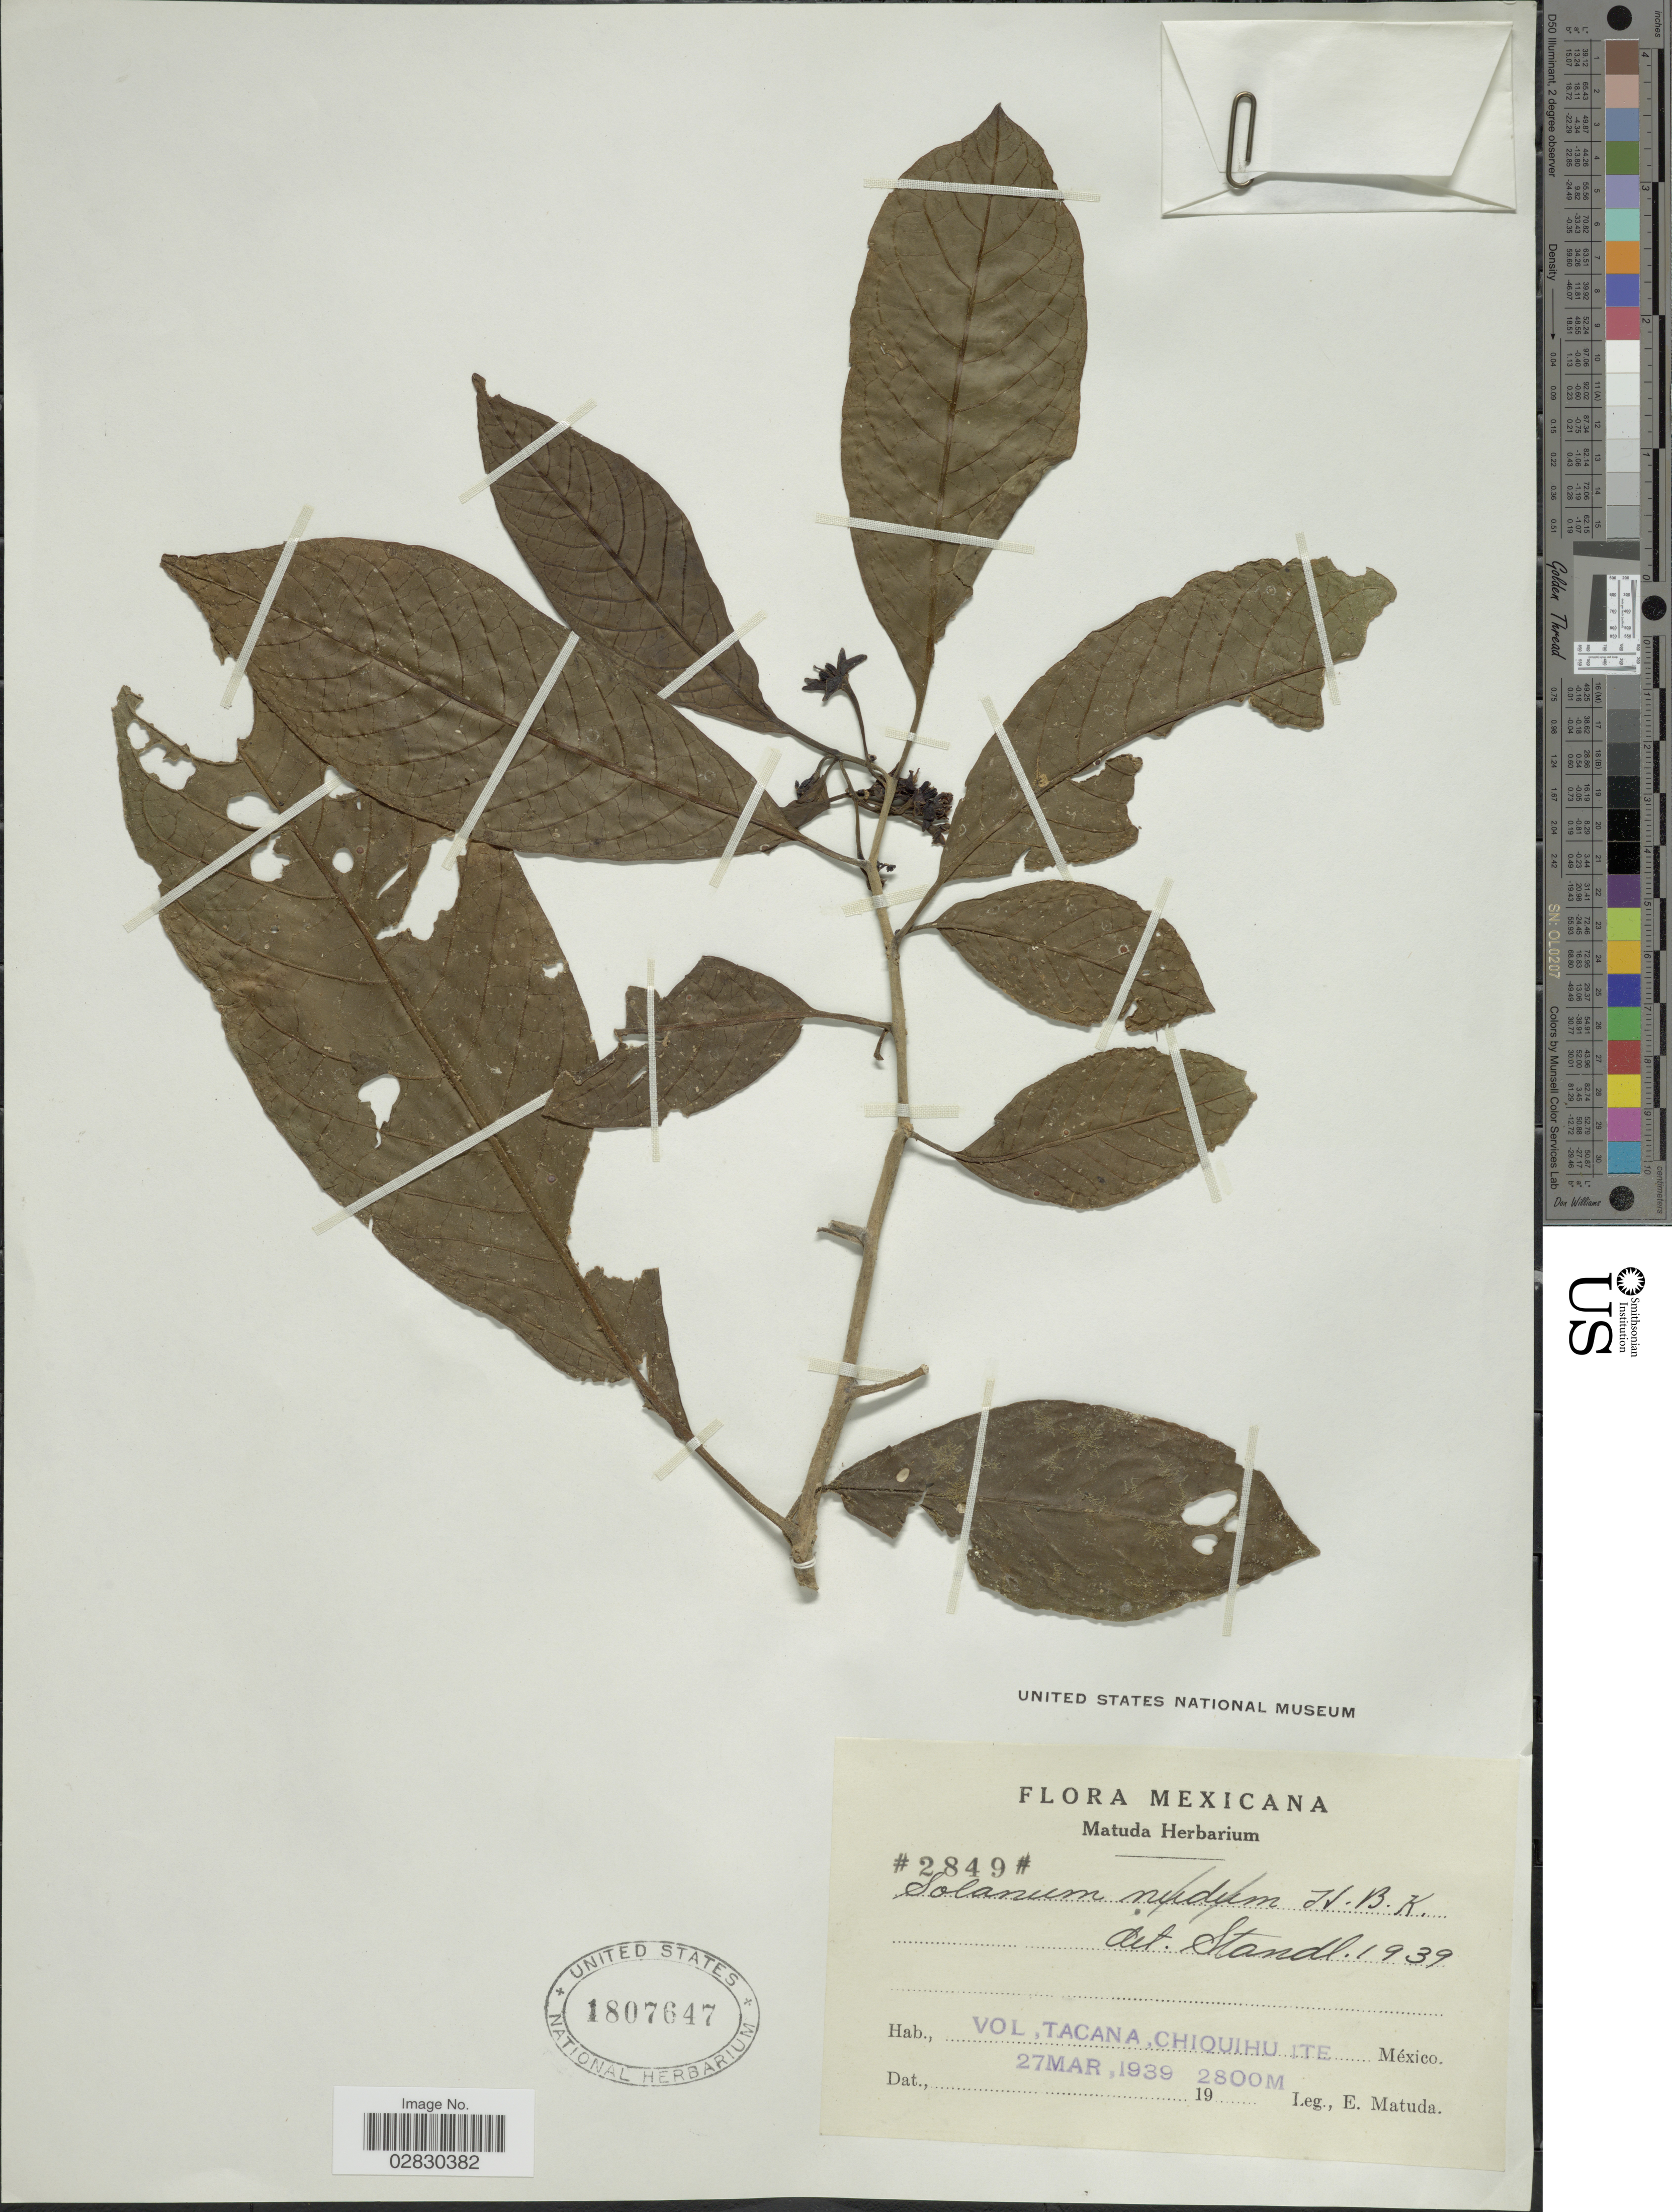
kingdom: Plantae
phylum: Tracheophyta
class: Magnoliopsida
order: Solanales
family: Solanaceae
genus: Solanum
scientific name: Solanum nudum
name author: Humb. & Bonpl. ex Dunal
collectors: E. Matuda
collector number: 2849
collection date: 1939-03-27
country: Mexico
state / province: Chiapas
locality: Vol, Tacana, Chiquihuite.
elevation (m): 2800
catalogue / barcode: US 1807647